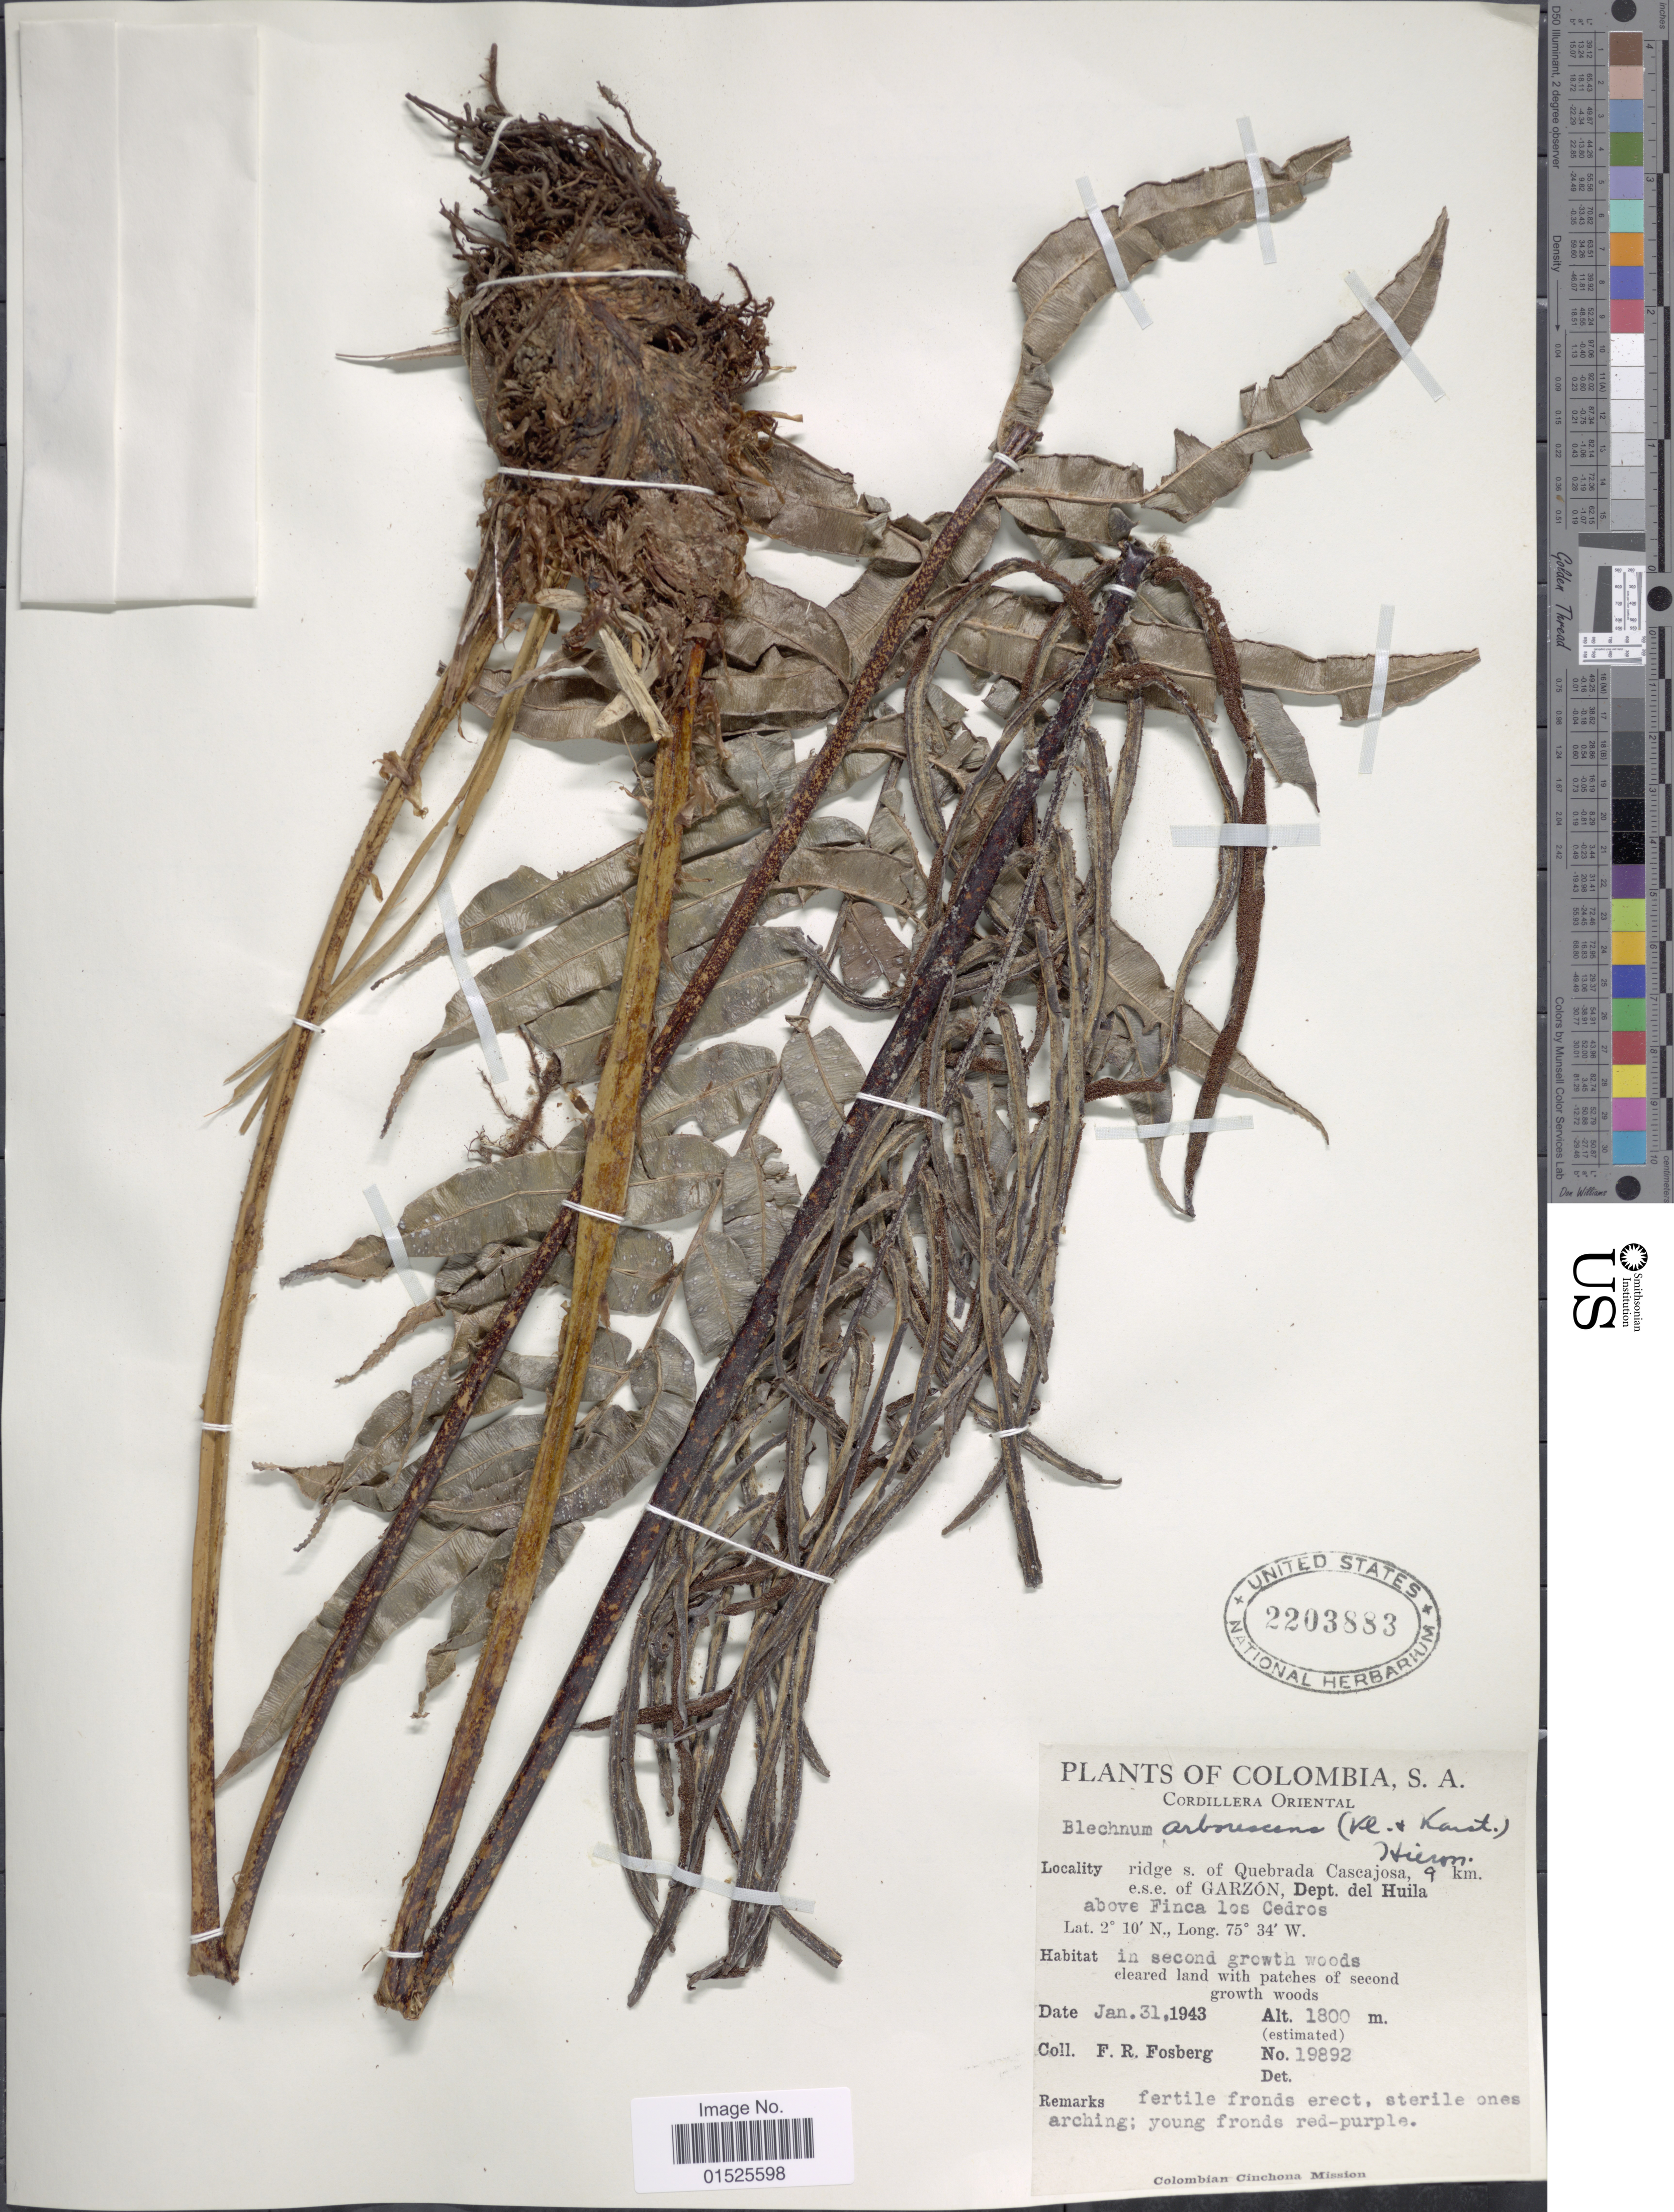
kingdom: Plantae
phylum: Tracheophyta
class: Polypodiopsida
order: Polypodiales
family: Blechnaceae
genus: Blechnum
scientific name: Blechnum cordatum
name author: (Desv.) Hieron.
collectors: F. R. Fosberg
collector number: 19892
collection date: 1943-01-31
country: Colombia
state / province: Huila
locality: S. A. Cordillera Oriental. Ridge s. of Quebrada Cascajosa, 9 km. e.se. of Garzón, Dept. del Huila above Finca los Cedros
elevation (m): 1800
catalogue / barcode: US 2203883